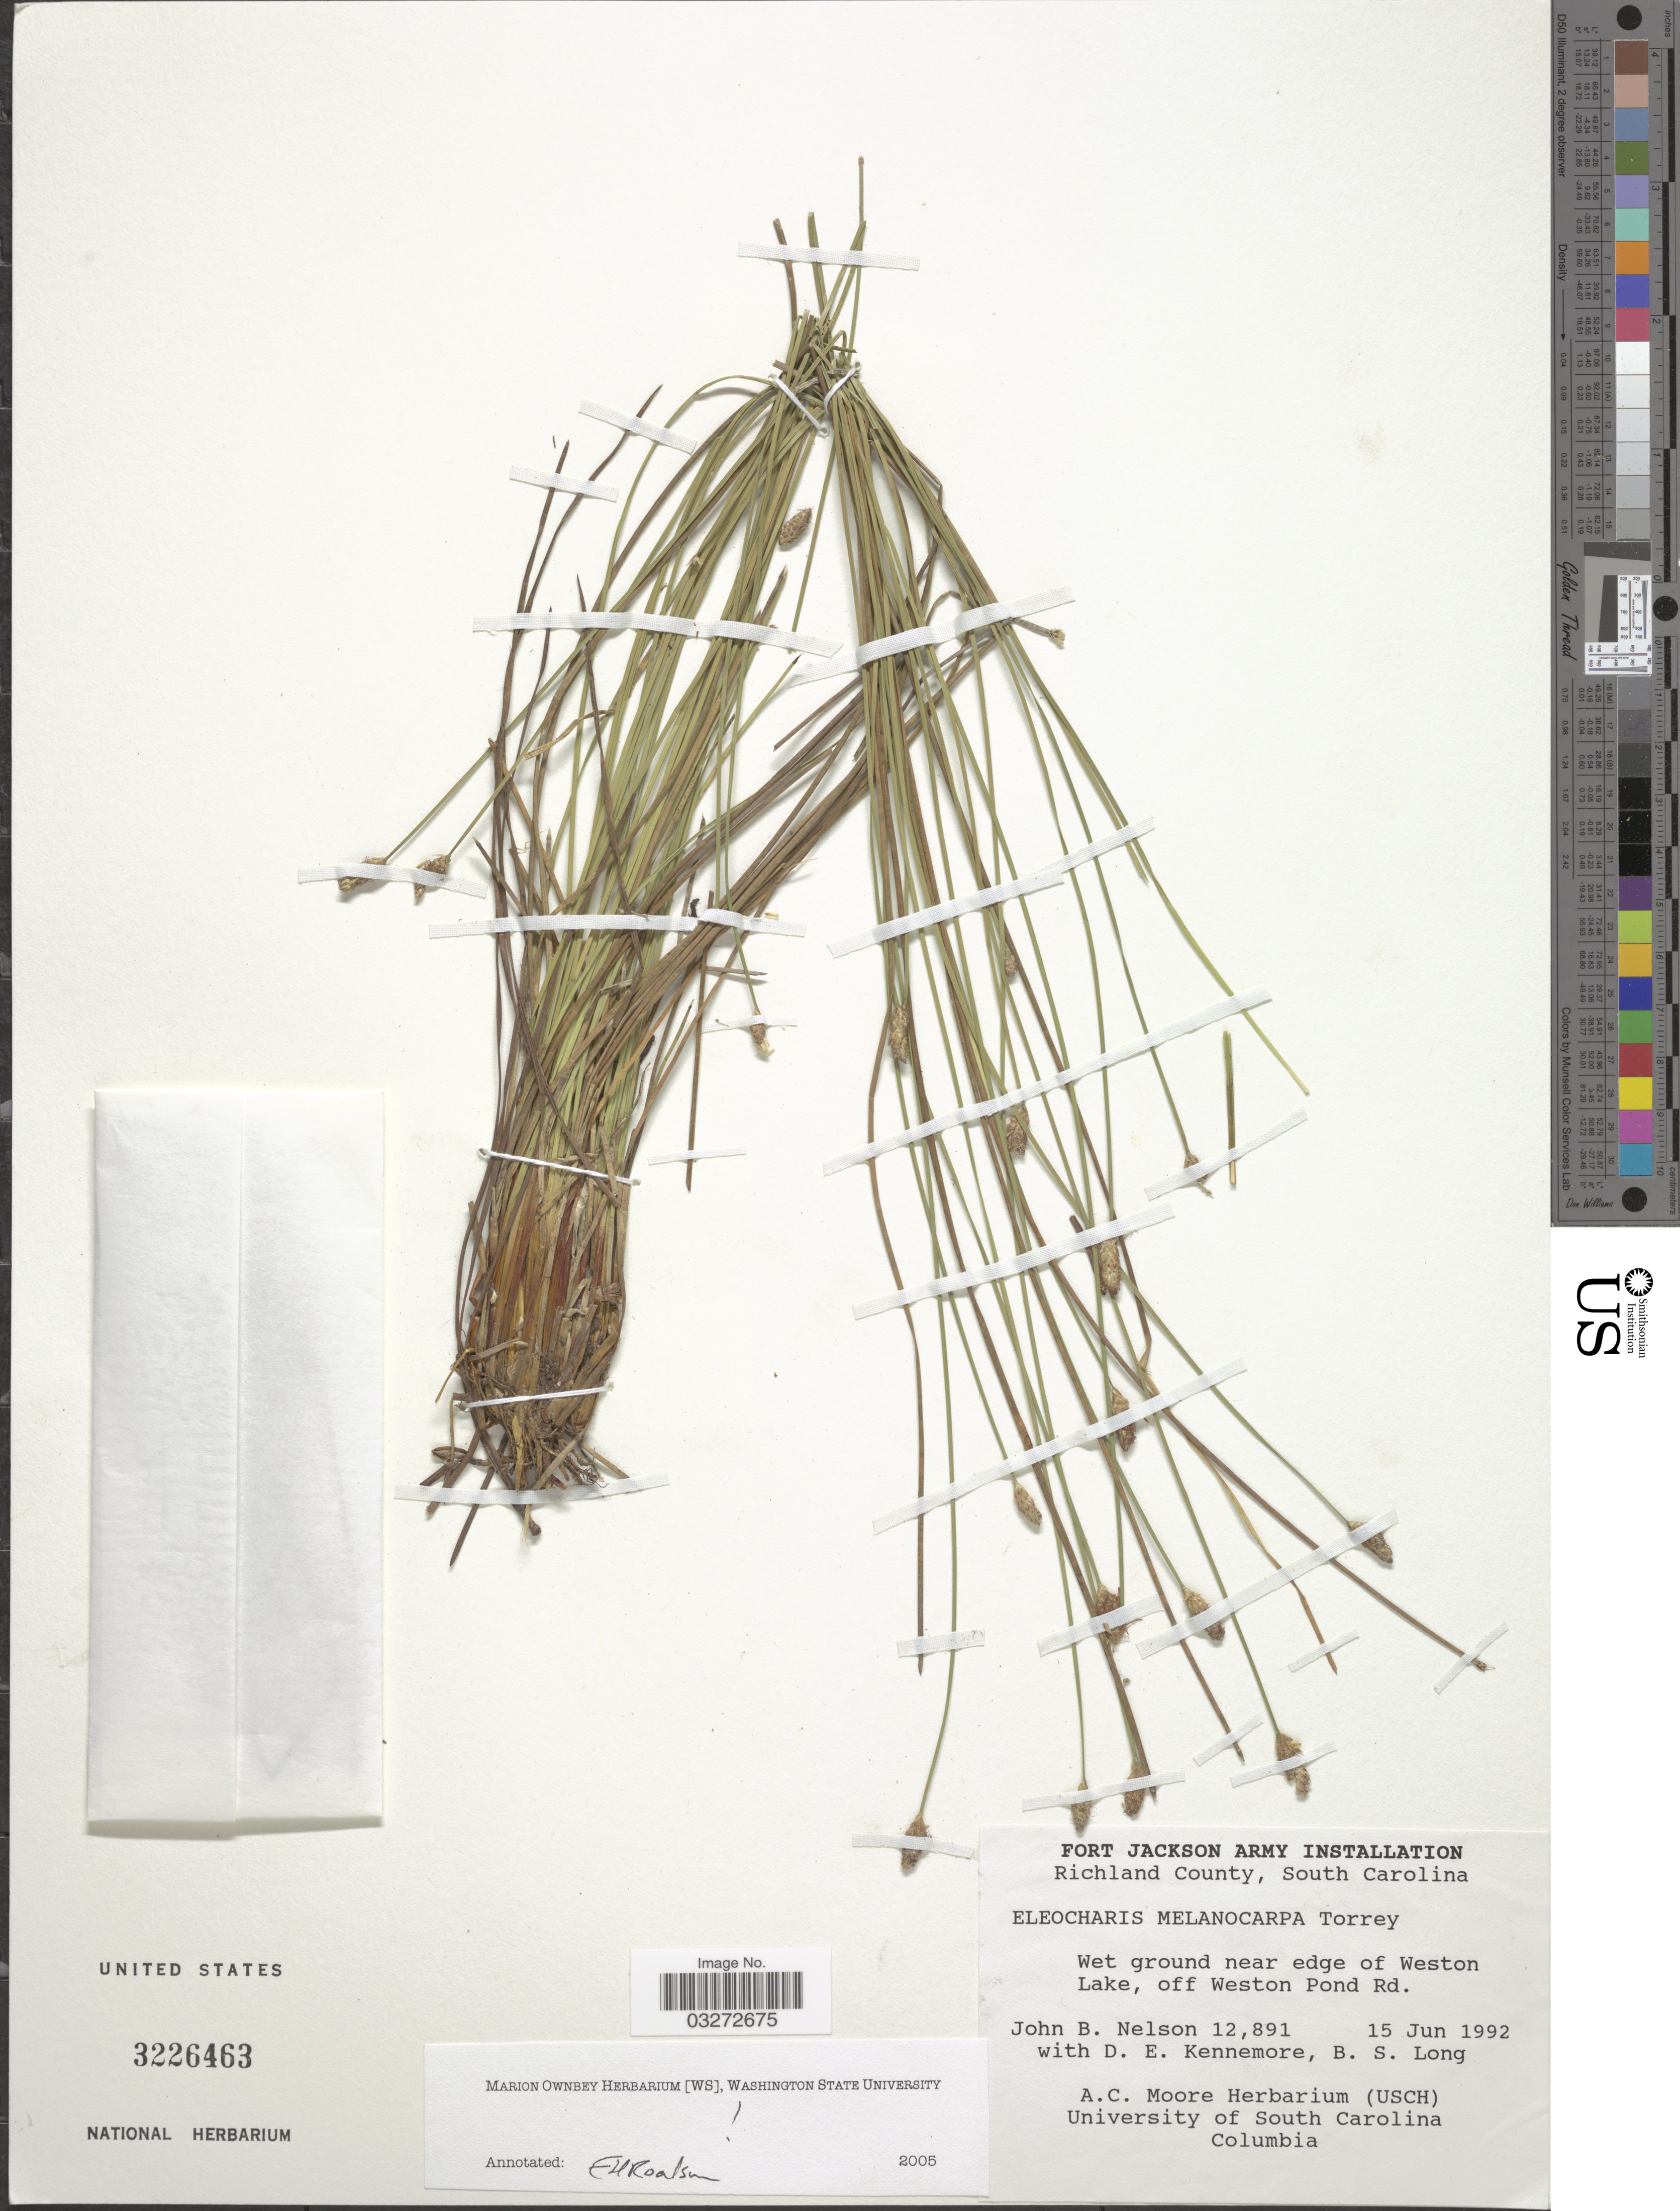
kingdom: Plantae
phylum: Tracheophyta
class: Liliopsida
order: Poales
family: Cyperaceae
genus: Eleocharis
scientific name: Eleocharis melanocarpa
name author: Torr.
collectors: J. B. Nelson, D. Kennemore & B. Long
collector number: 12891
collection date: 1992-06-15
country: United States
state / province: South Carolina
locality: Richland County. Wet ground near edge of Weston Lake, off Weston Pond Rd.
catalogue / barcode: US 3226463